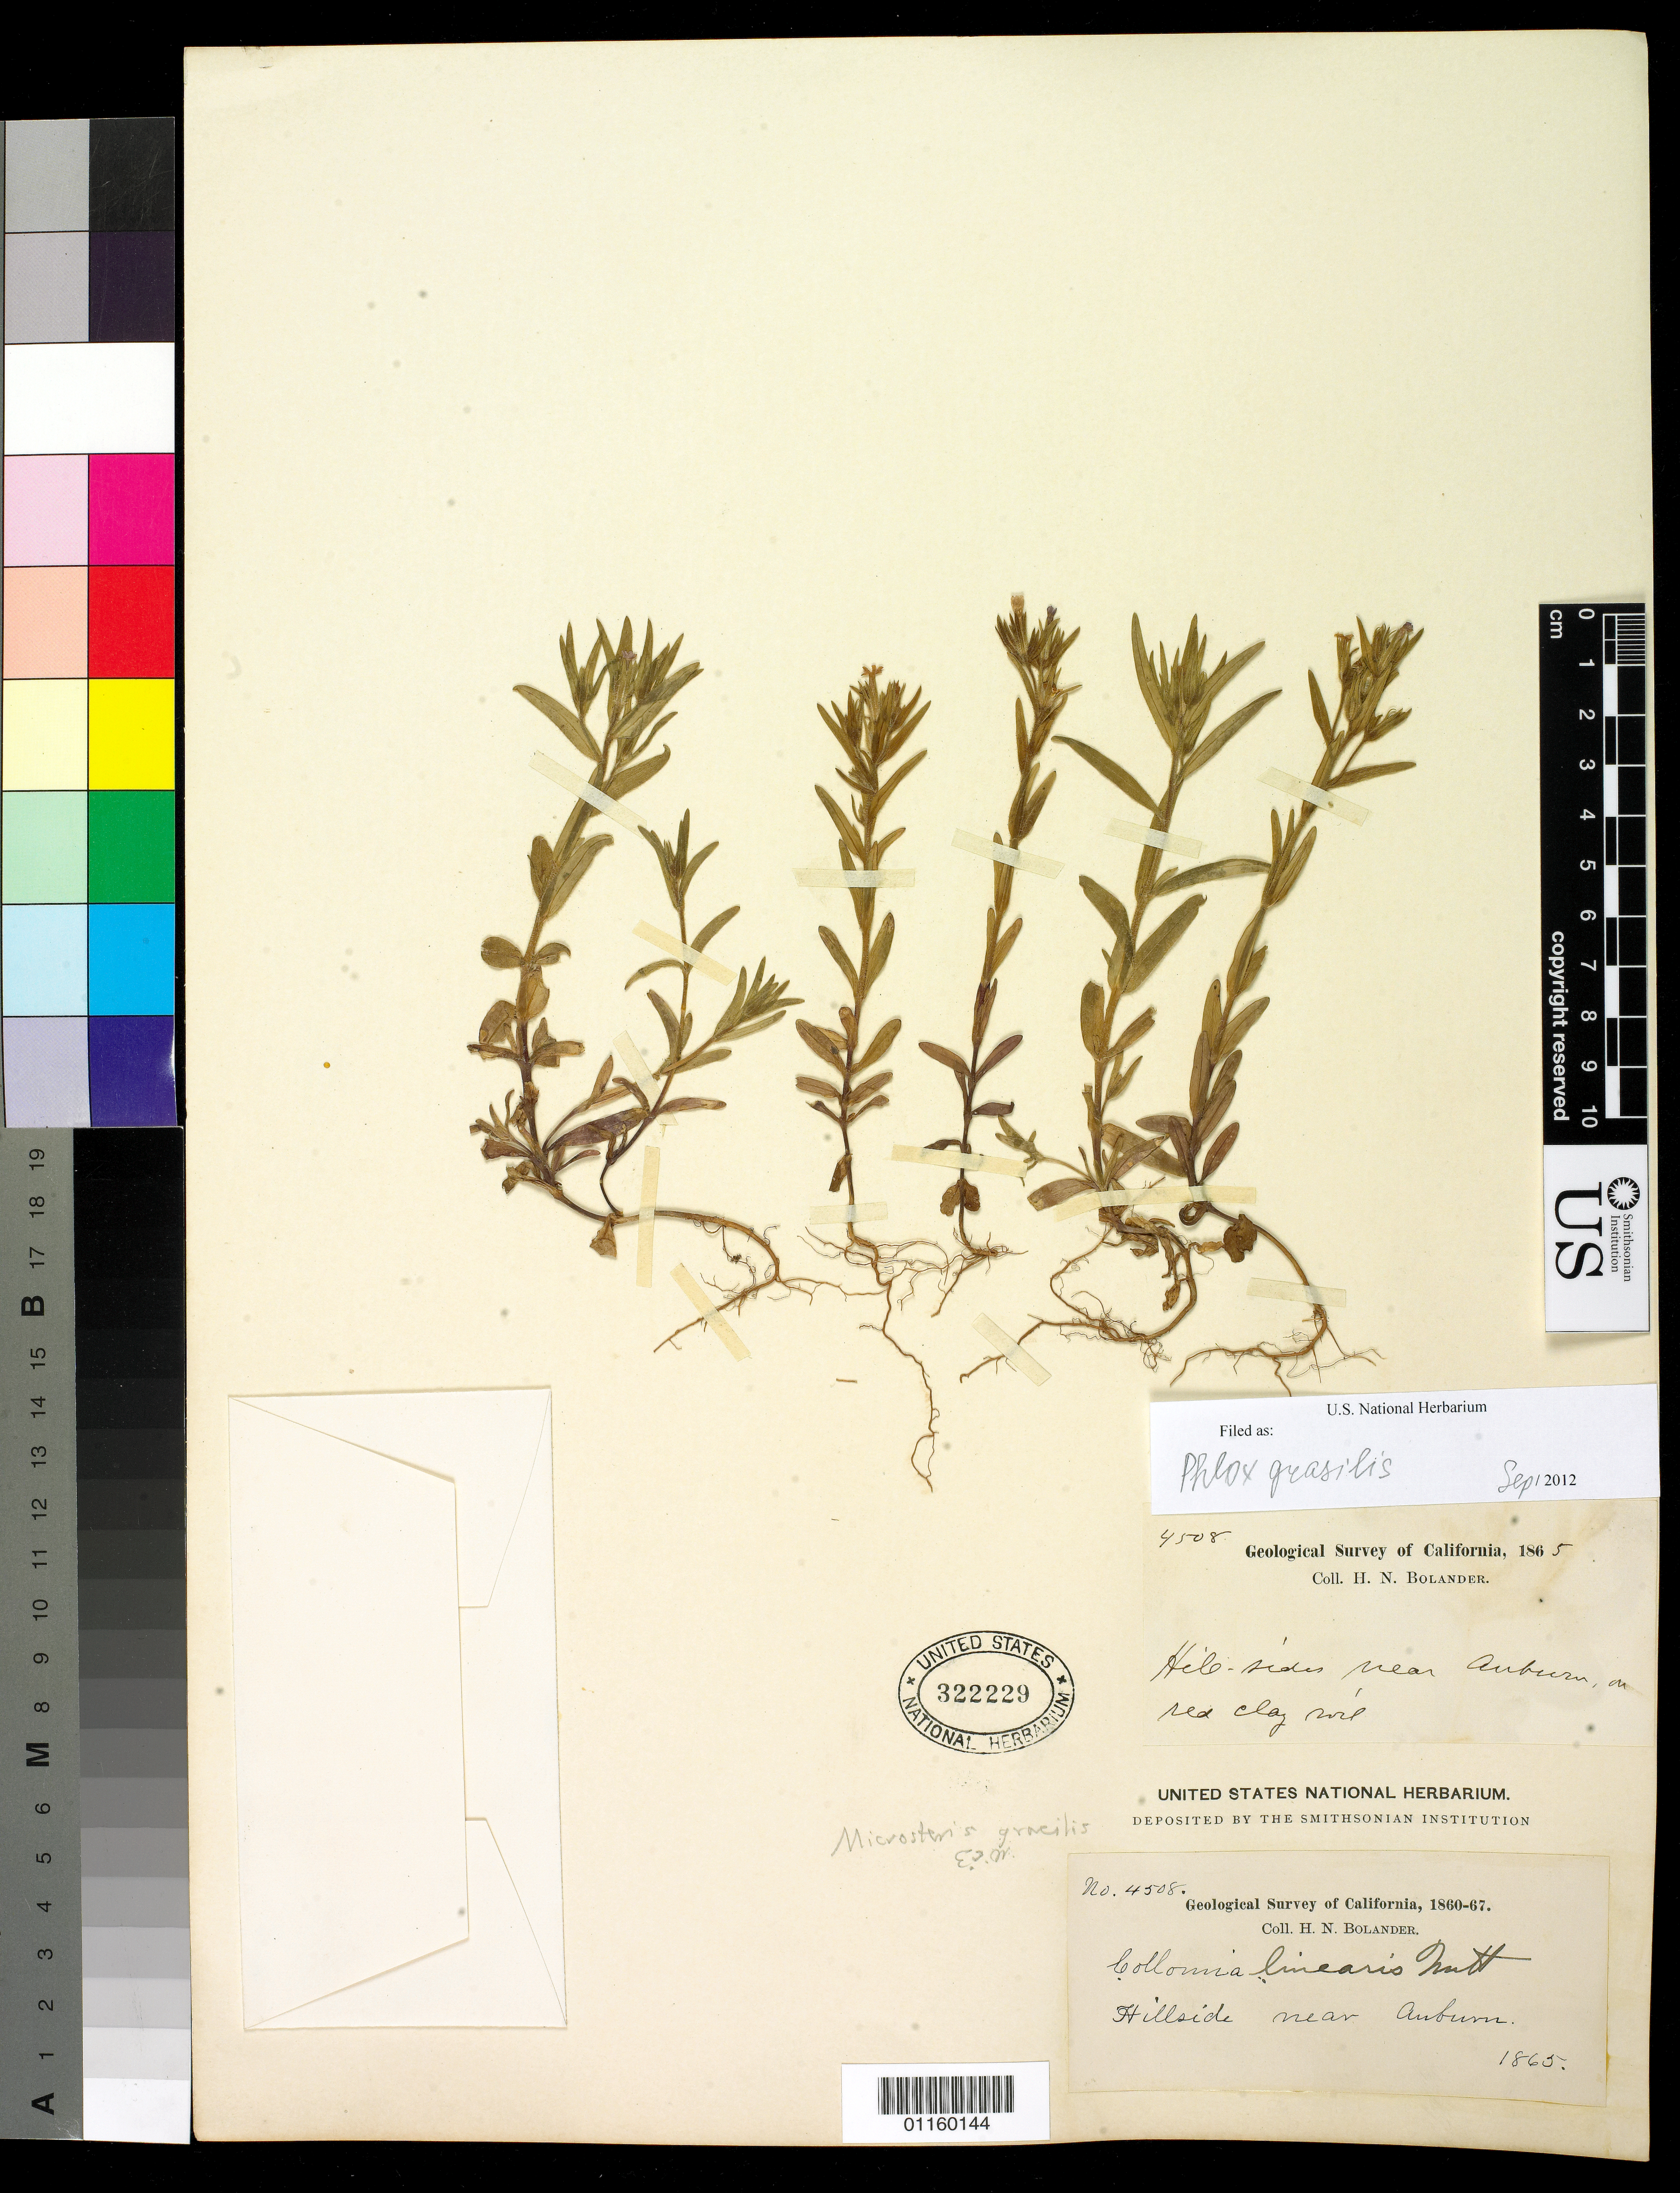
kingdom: Plantae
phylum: Tracheophyta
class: Magnoliopsida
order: Ericales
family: Polemoniaceae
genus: Microsteris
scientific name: Microsteris gracilis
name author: (Hook.) Greene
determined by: (US) Smithsonian Institution - National Museum of Natural History - Department of Botany (UNITED STATES)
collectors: H. Bolander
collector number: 4508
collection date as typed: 1865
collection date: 1865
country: United States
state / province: California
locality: Hillside near Auburn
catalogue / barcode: US 322229